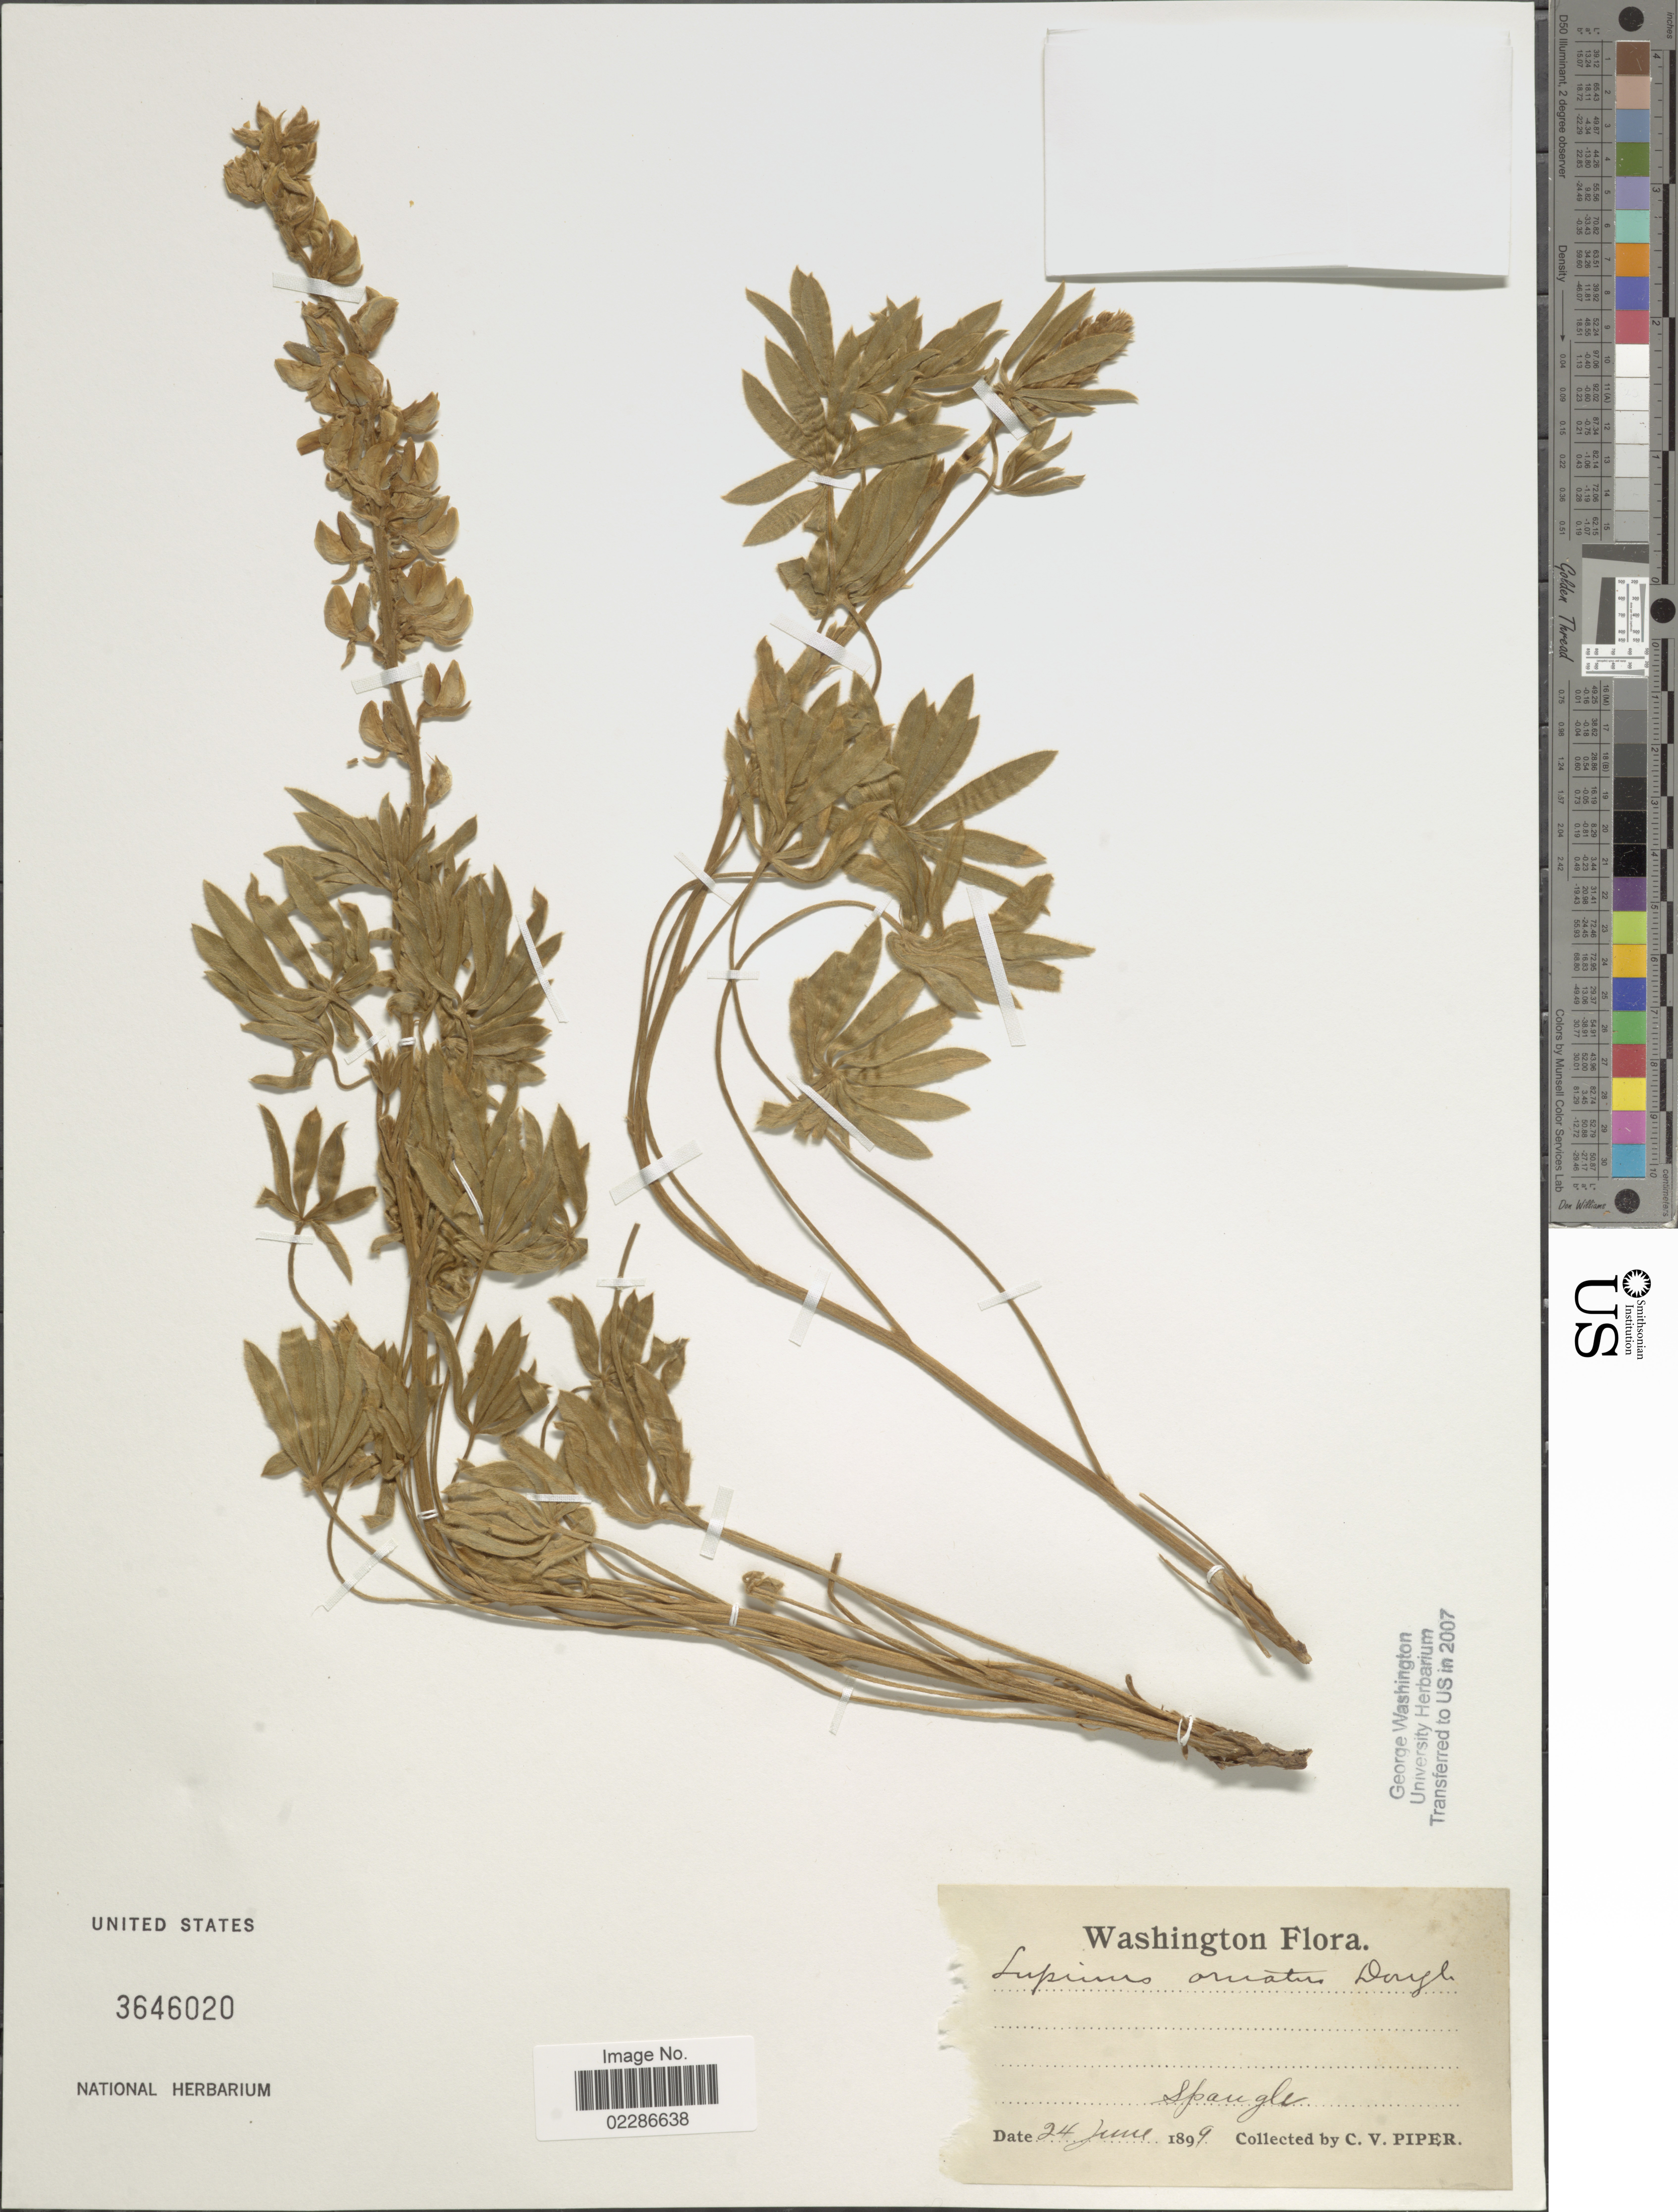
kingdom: Plantae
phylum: Tracheophyta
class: Magnoliopsida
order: Fabales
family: Fabaceae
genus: Lupinus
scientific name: Lupinus ornatus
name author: Douglas ex Lindl.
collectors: C. V. Piper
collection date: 1899-06-24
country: United States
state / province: Washington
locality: Spangle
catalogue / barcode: US 3646020